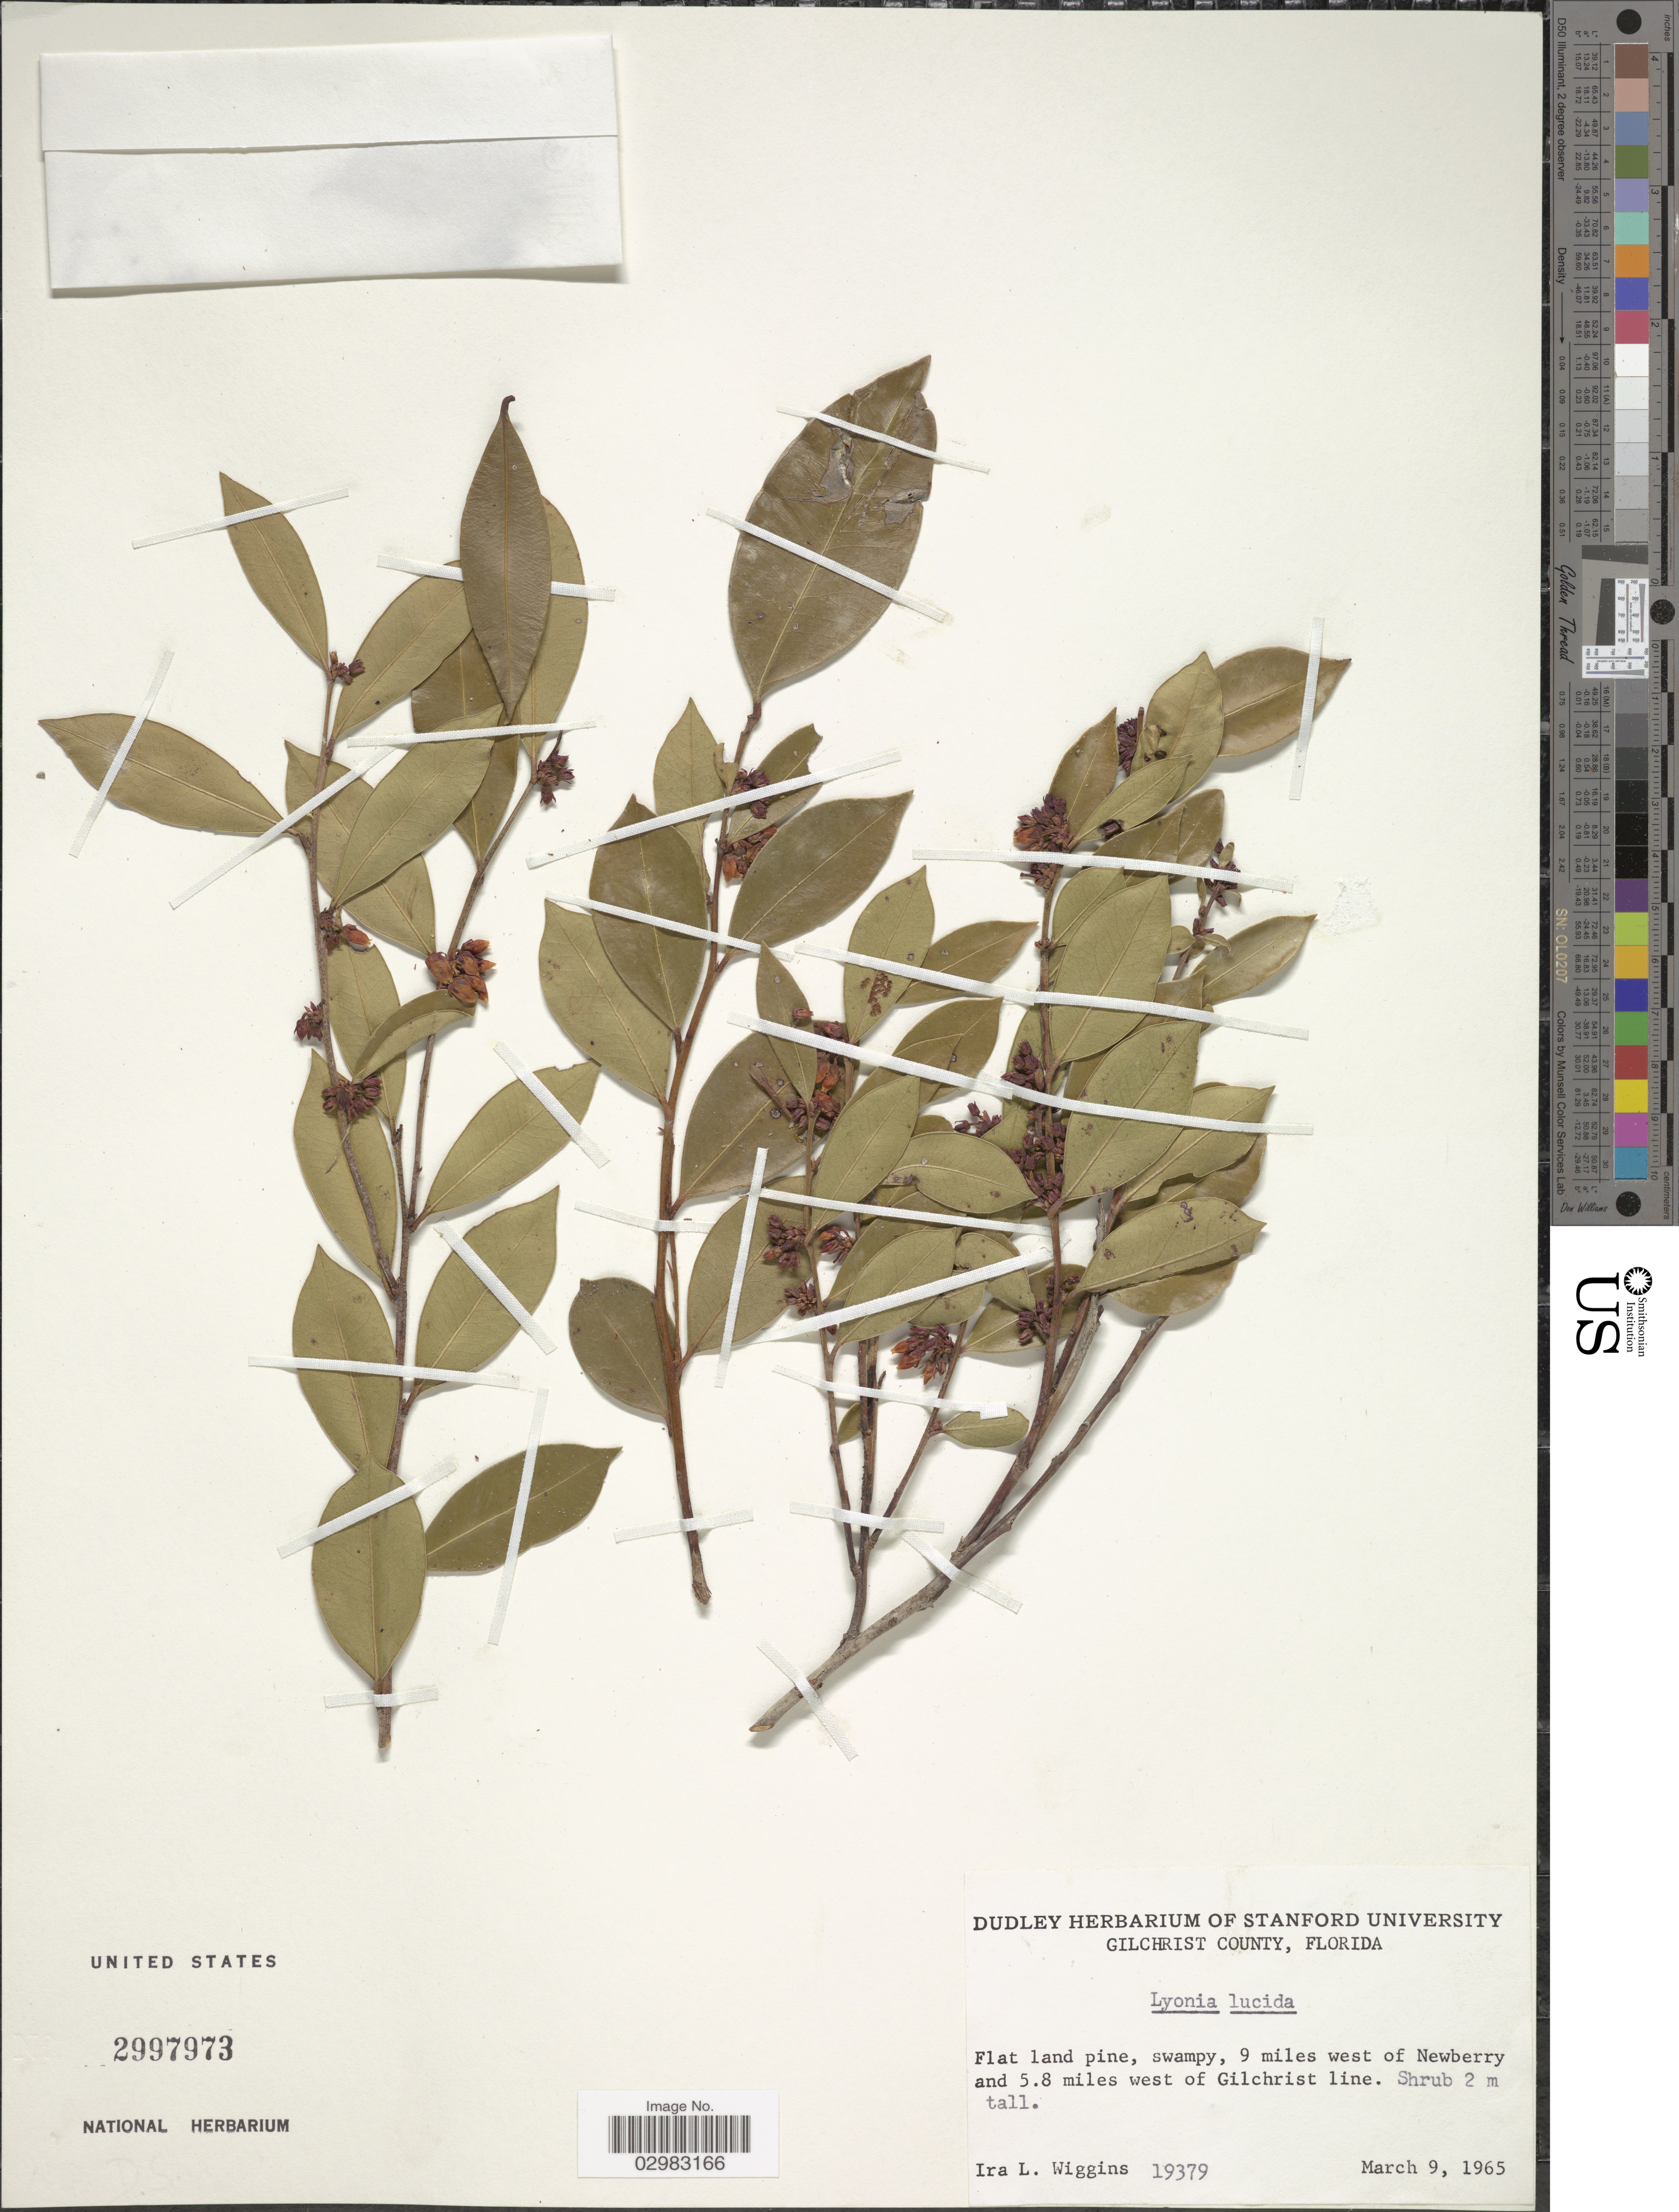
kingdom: Plantae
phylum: Tracheophyta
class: Magnoliopsida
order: Ericales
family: Ericaceae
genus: Lyonia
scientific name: Lyonia lucida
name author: K. Koch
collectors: I. L. Wiggins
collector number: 19379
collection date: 1965-03-09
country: United States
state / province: Florida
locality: Gilchrist County. 9 miles west of Newberry and 5.8 miles west of Gilchrist line.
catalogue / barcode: US 2997973